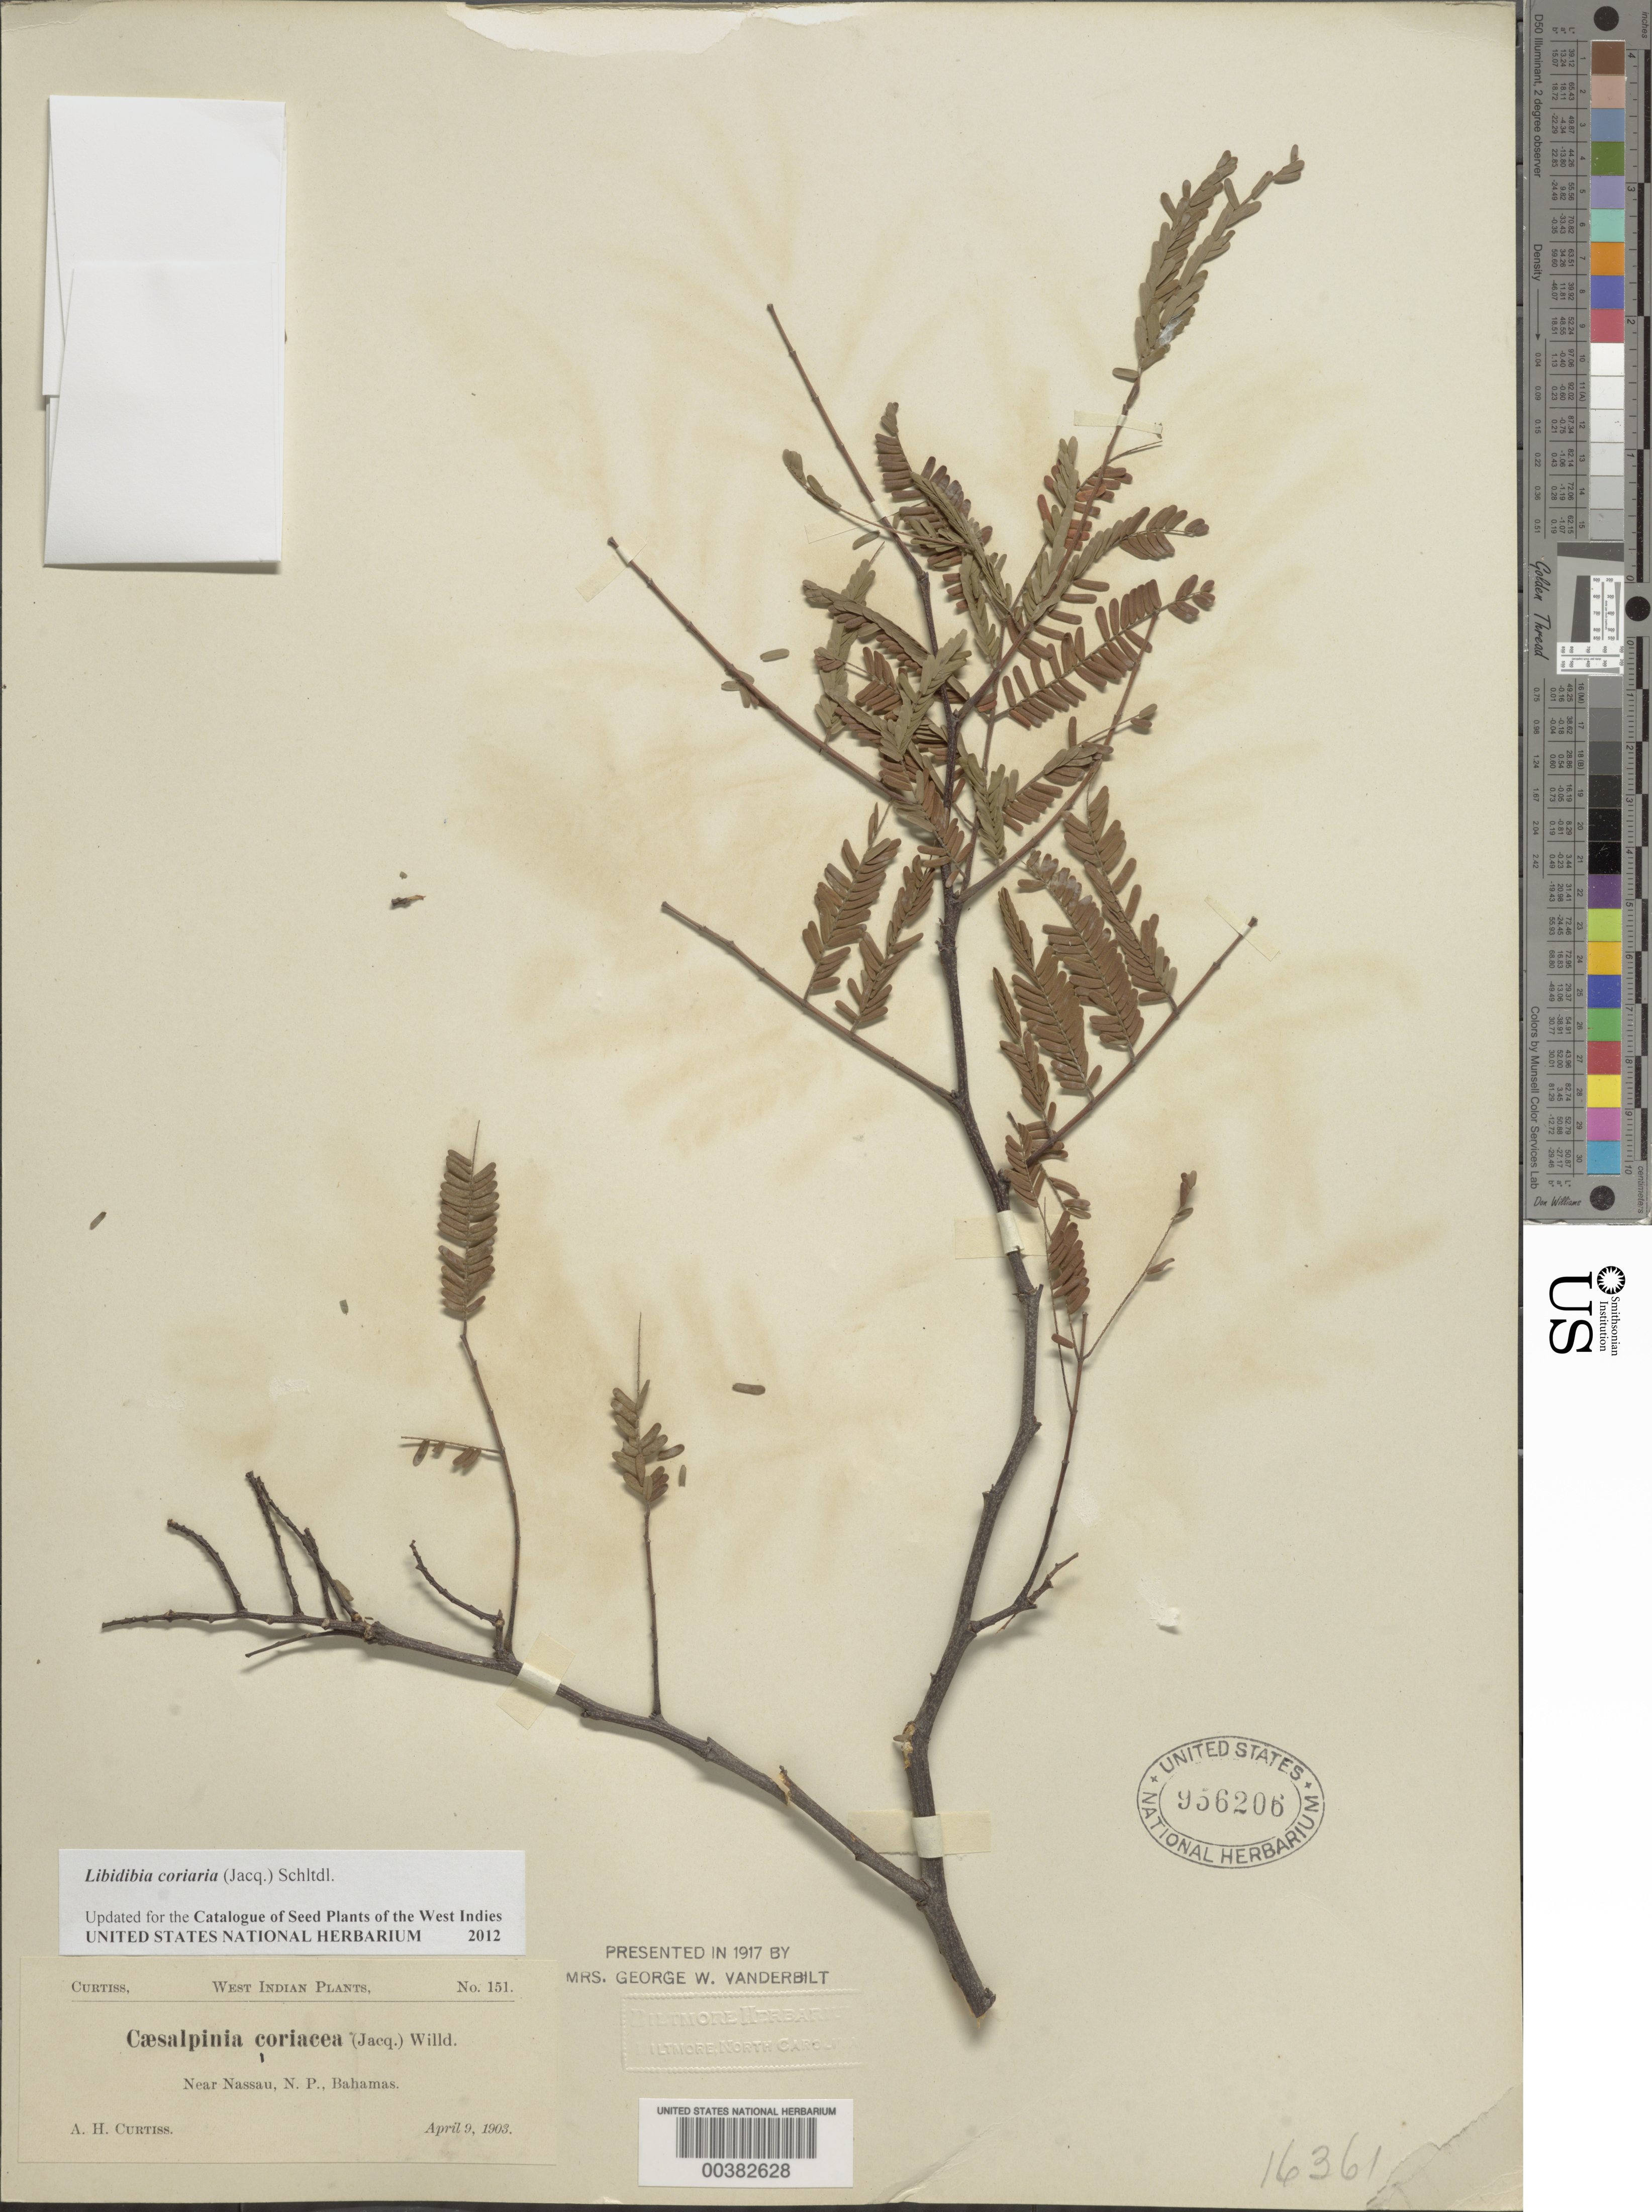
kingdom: Plantae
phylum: Tracheophyta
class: Magnoliopsida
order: Fabales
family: Fabaceae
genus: Libidibia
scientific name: Libidibia coriaria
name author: (Jacq.) Schltdl.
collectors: A. H. Curtiss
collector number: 151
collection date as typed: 09 Apr 1903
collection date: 1903-04-09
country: Bahamas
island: New Providence Island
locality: Near nassau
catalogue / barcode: US 956206